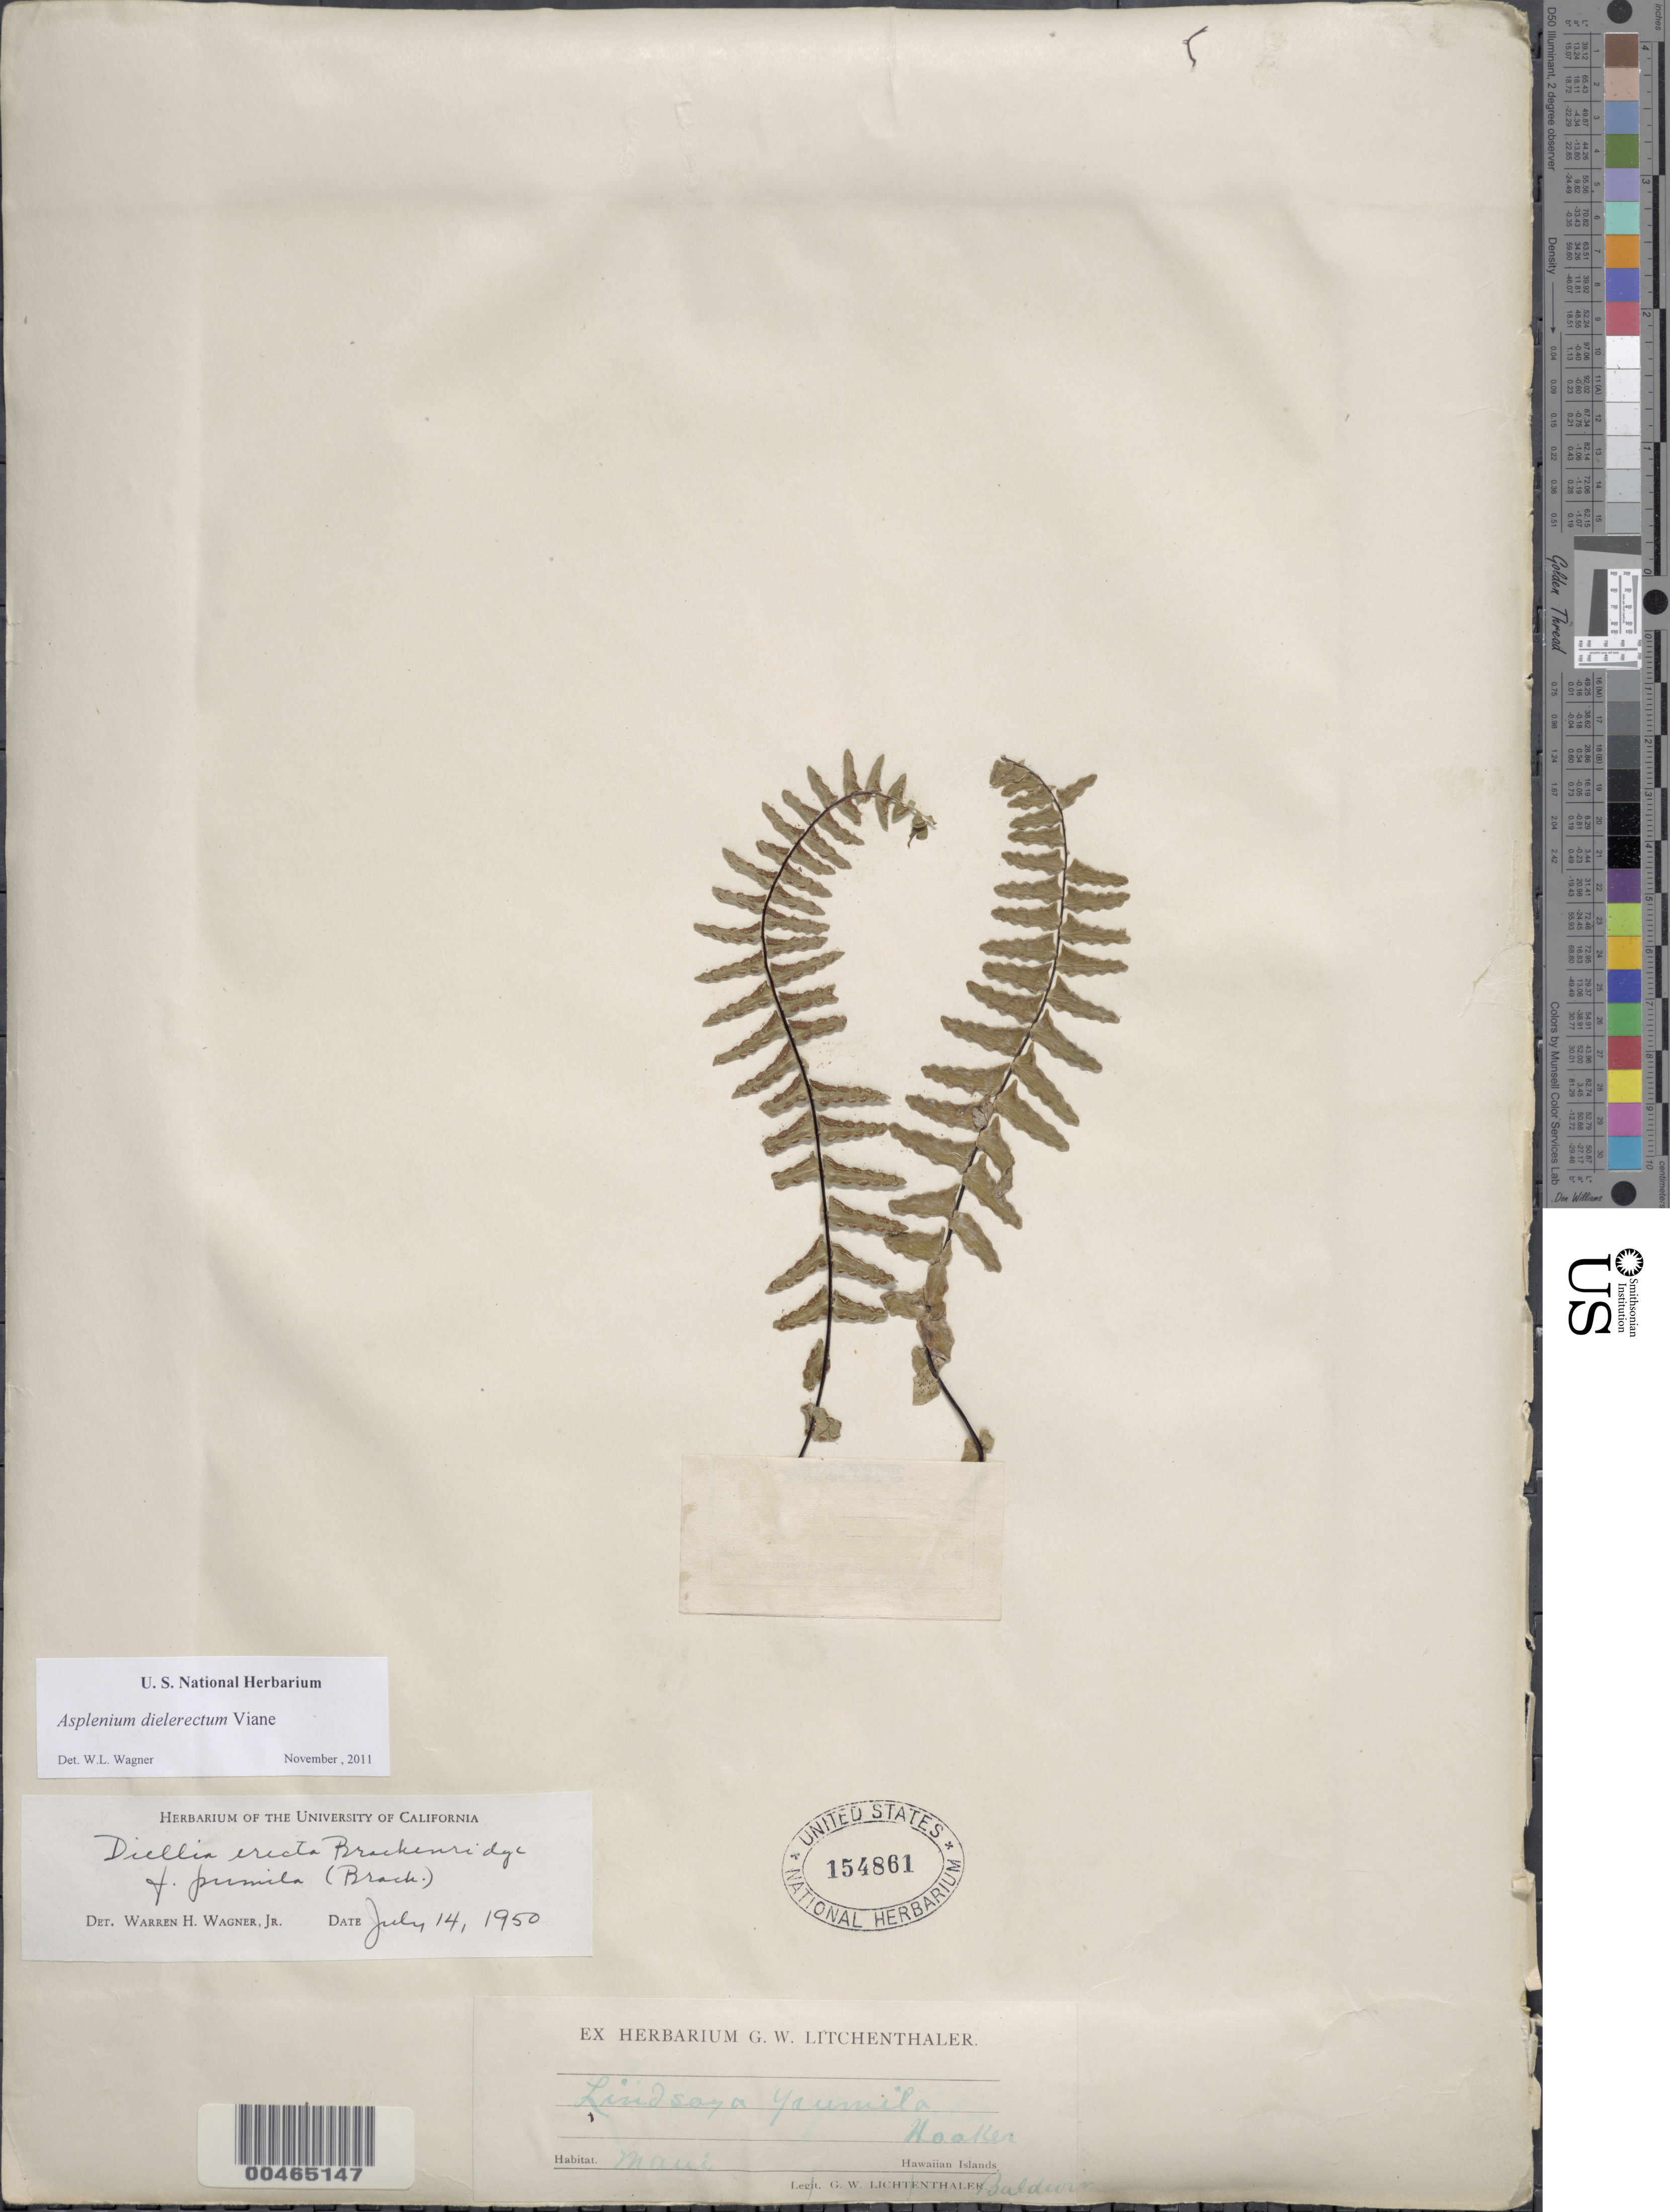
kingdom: Plantae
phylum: Tracheophyta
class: Polypodiopsida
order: Polypodiales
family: Aspleniaceae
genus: Asplenium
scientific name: Asplenium dielerectum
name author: Viane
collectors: G. Lichtenthaler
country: United States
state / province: Hawaii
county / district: Maui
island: Maui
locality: Maui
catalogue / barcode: US 154861